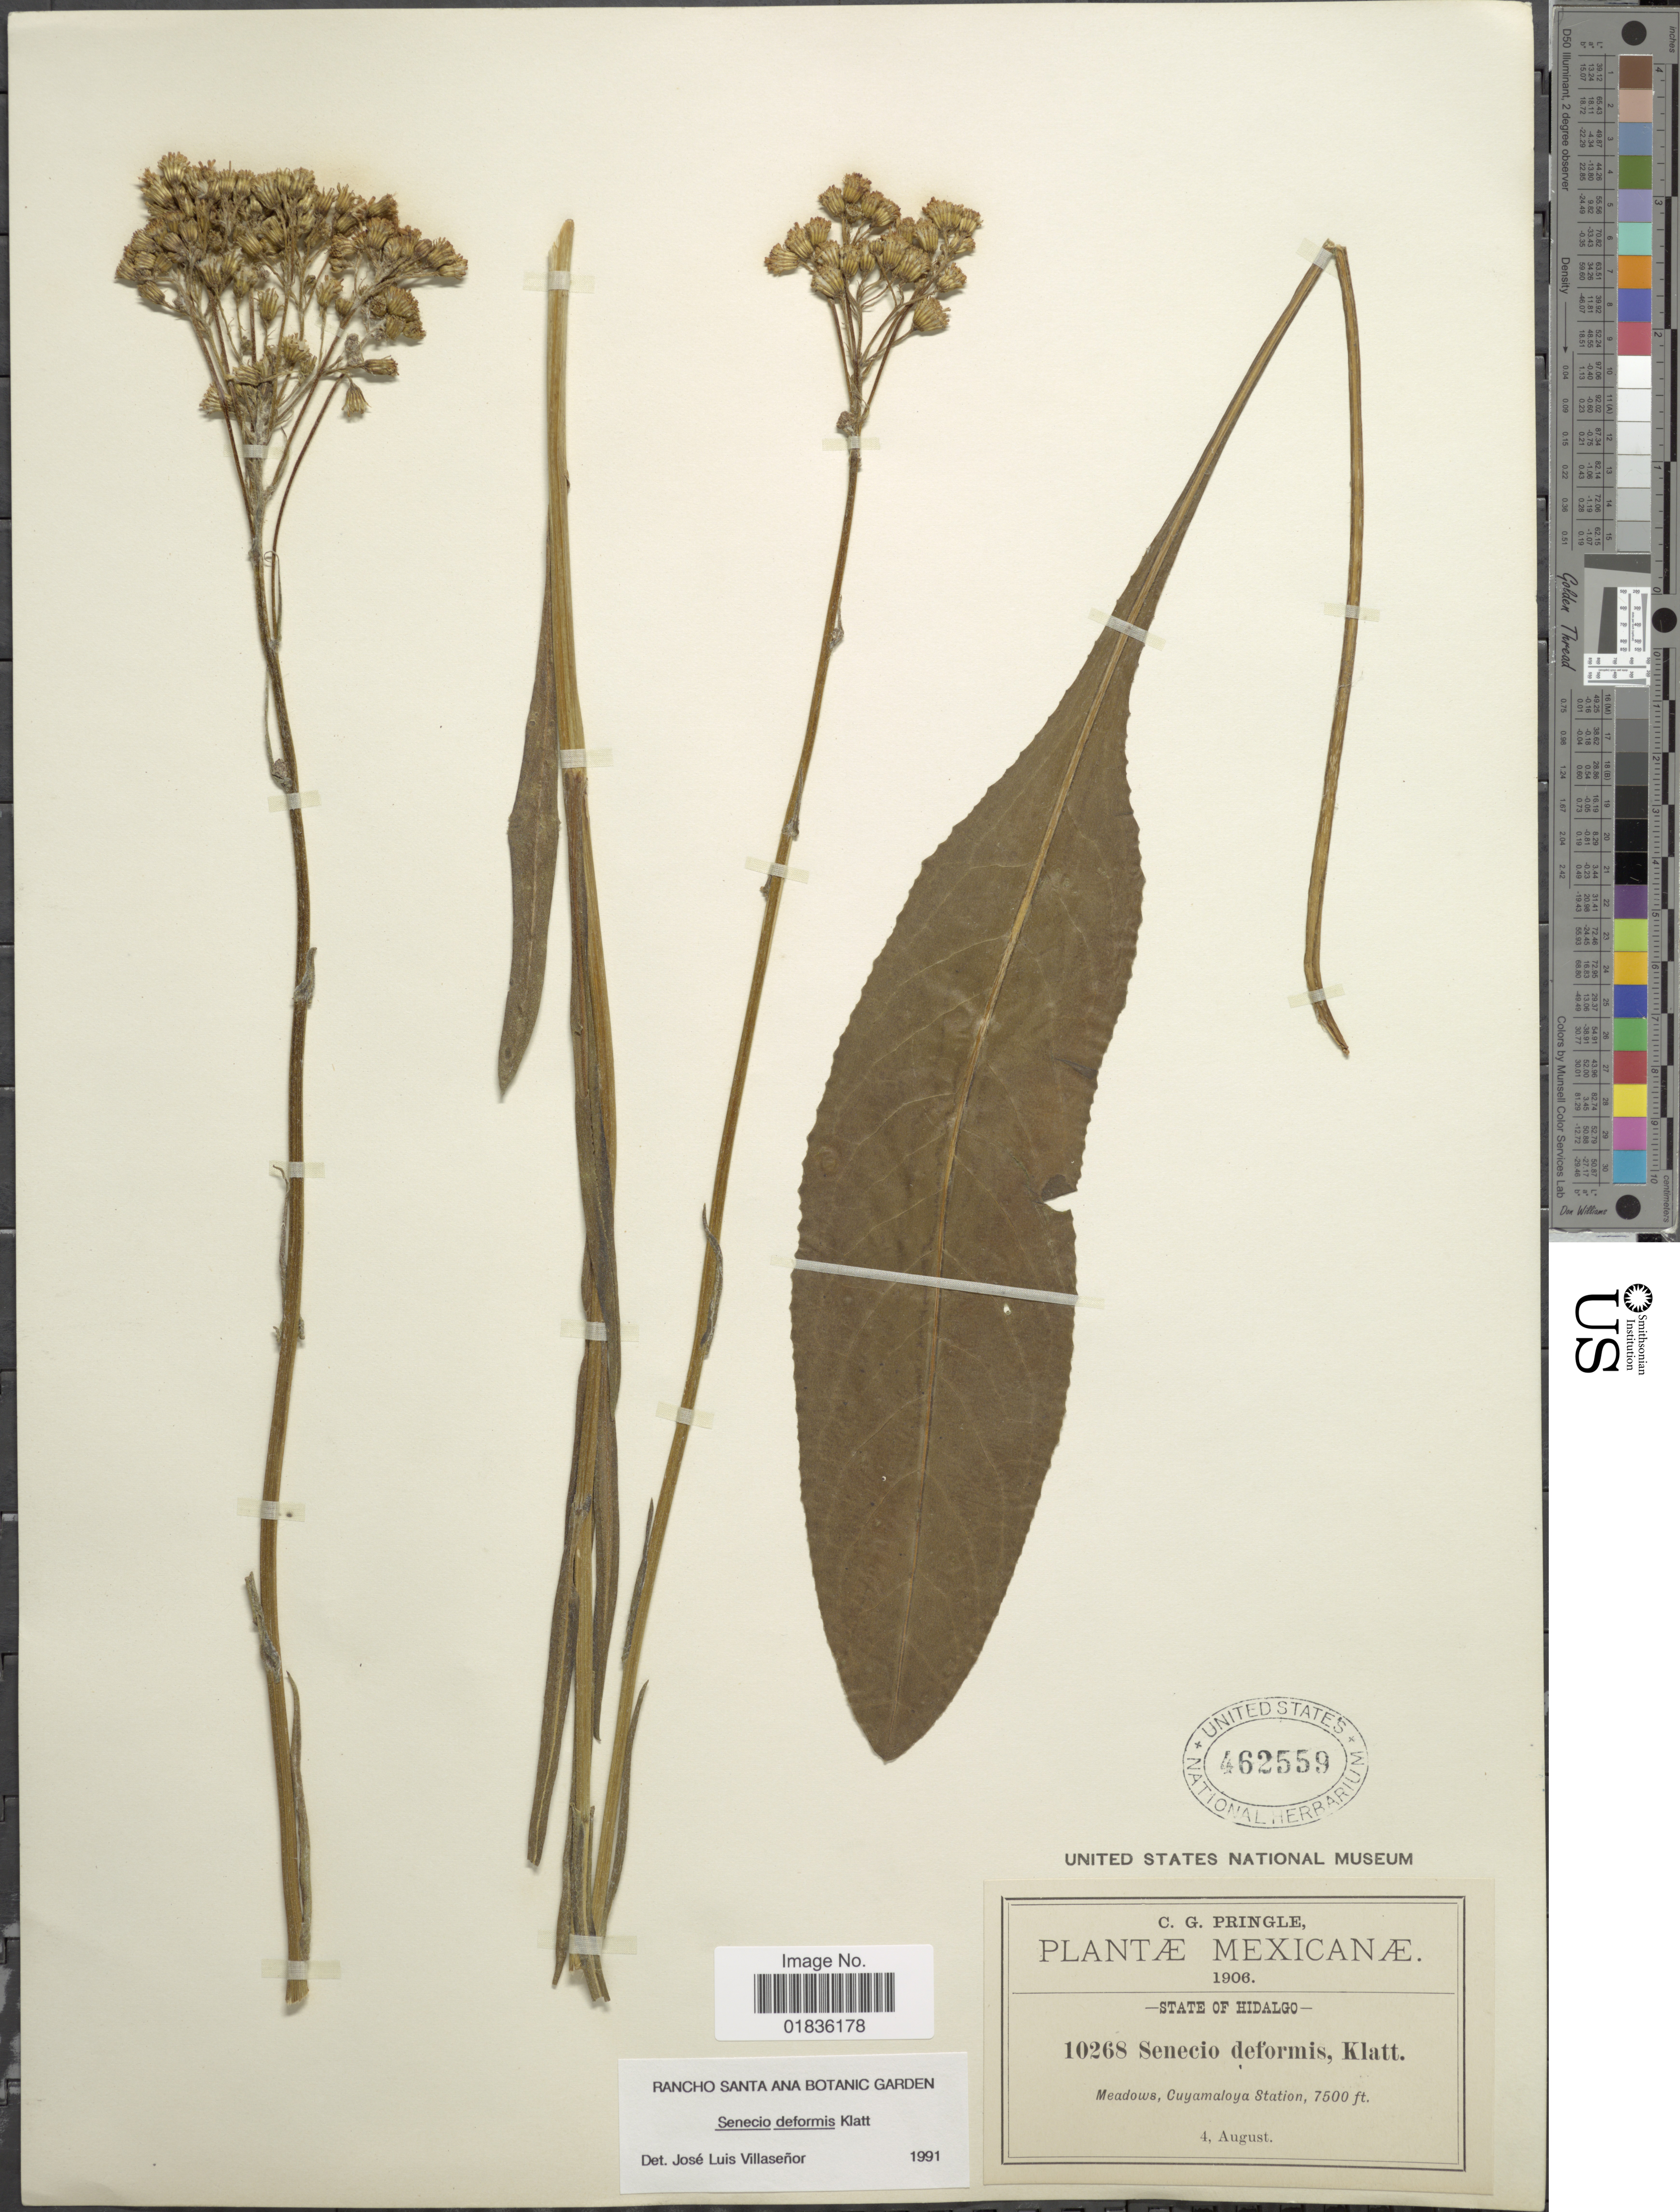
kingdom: Plantae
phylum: Tracheophyta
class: Magnoliopsida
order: Asterales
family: Asteraceae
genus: Senecio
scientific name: Senecio deformis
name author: Klatt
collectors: C. G. Pringle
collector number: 10268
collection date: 1906-08-04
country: Mexico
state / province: Hidalgo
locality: Meadows, Cuyamaloya Station.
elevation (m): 2286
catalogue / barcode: US 462559